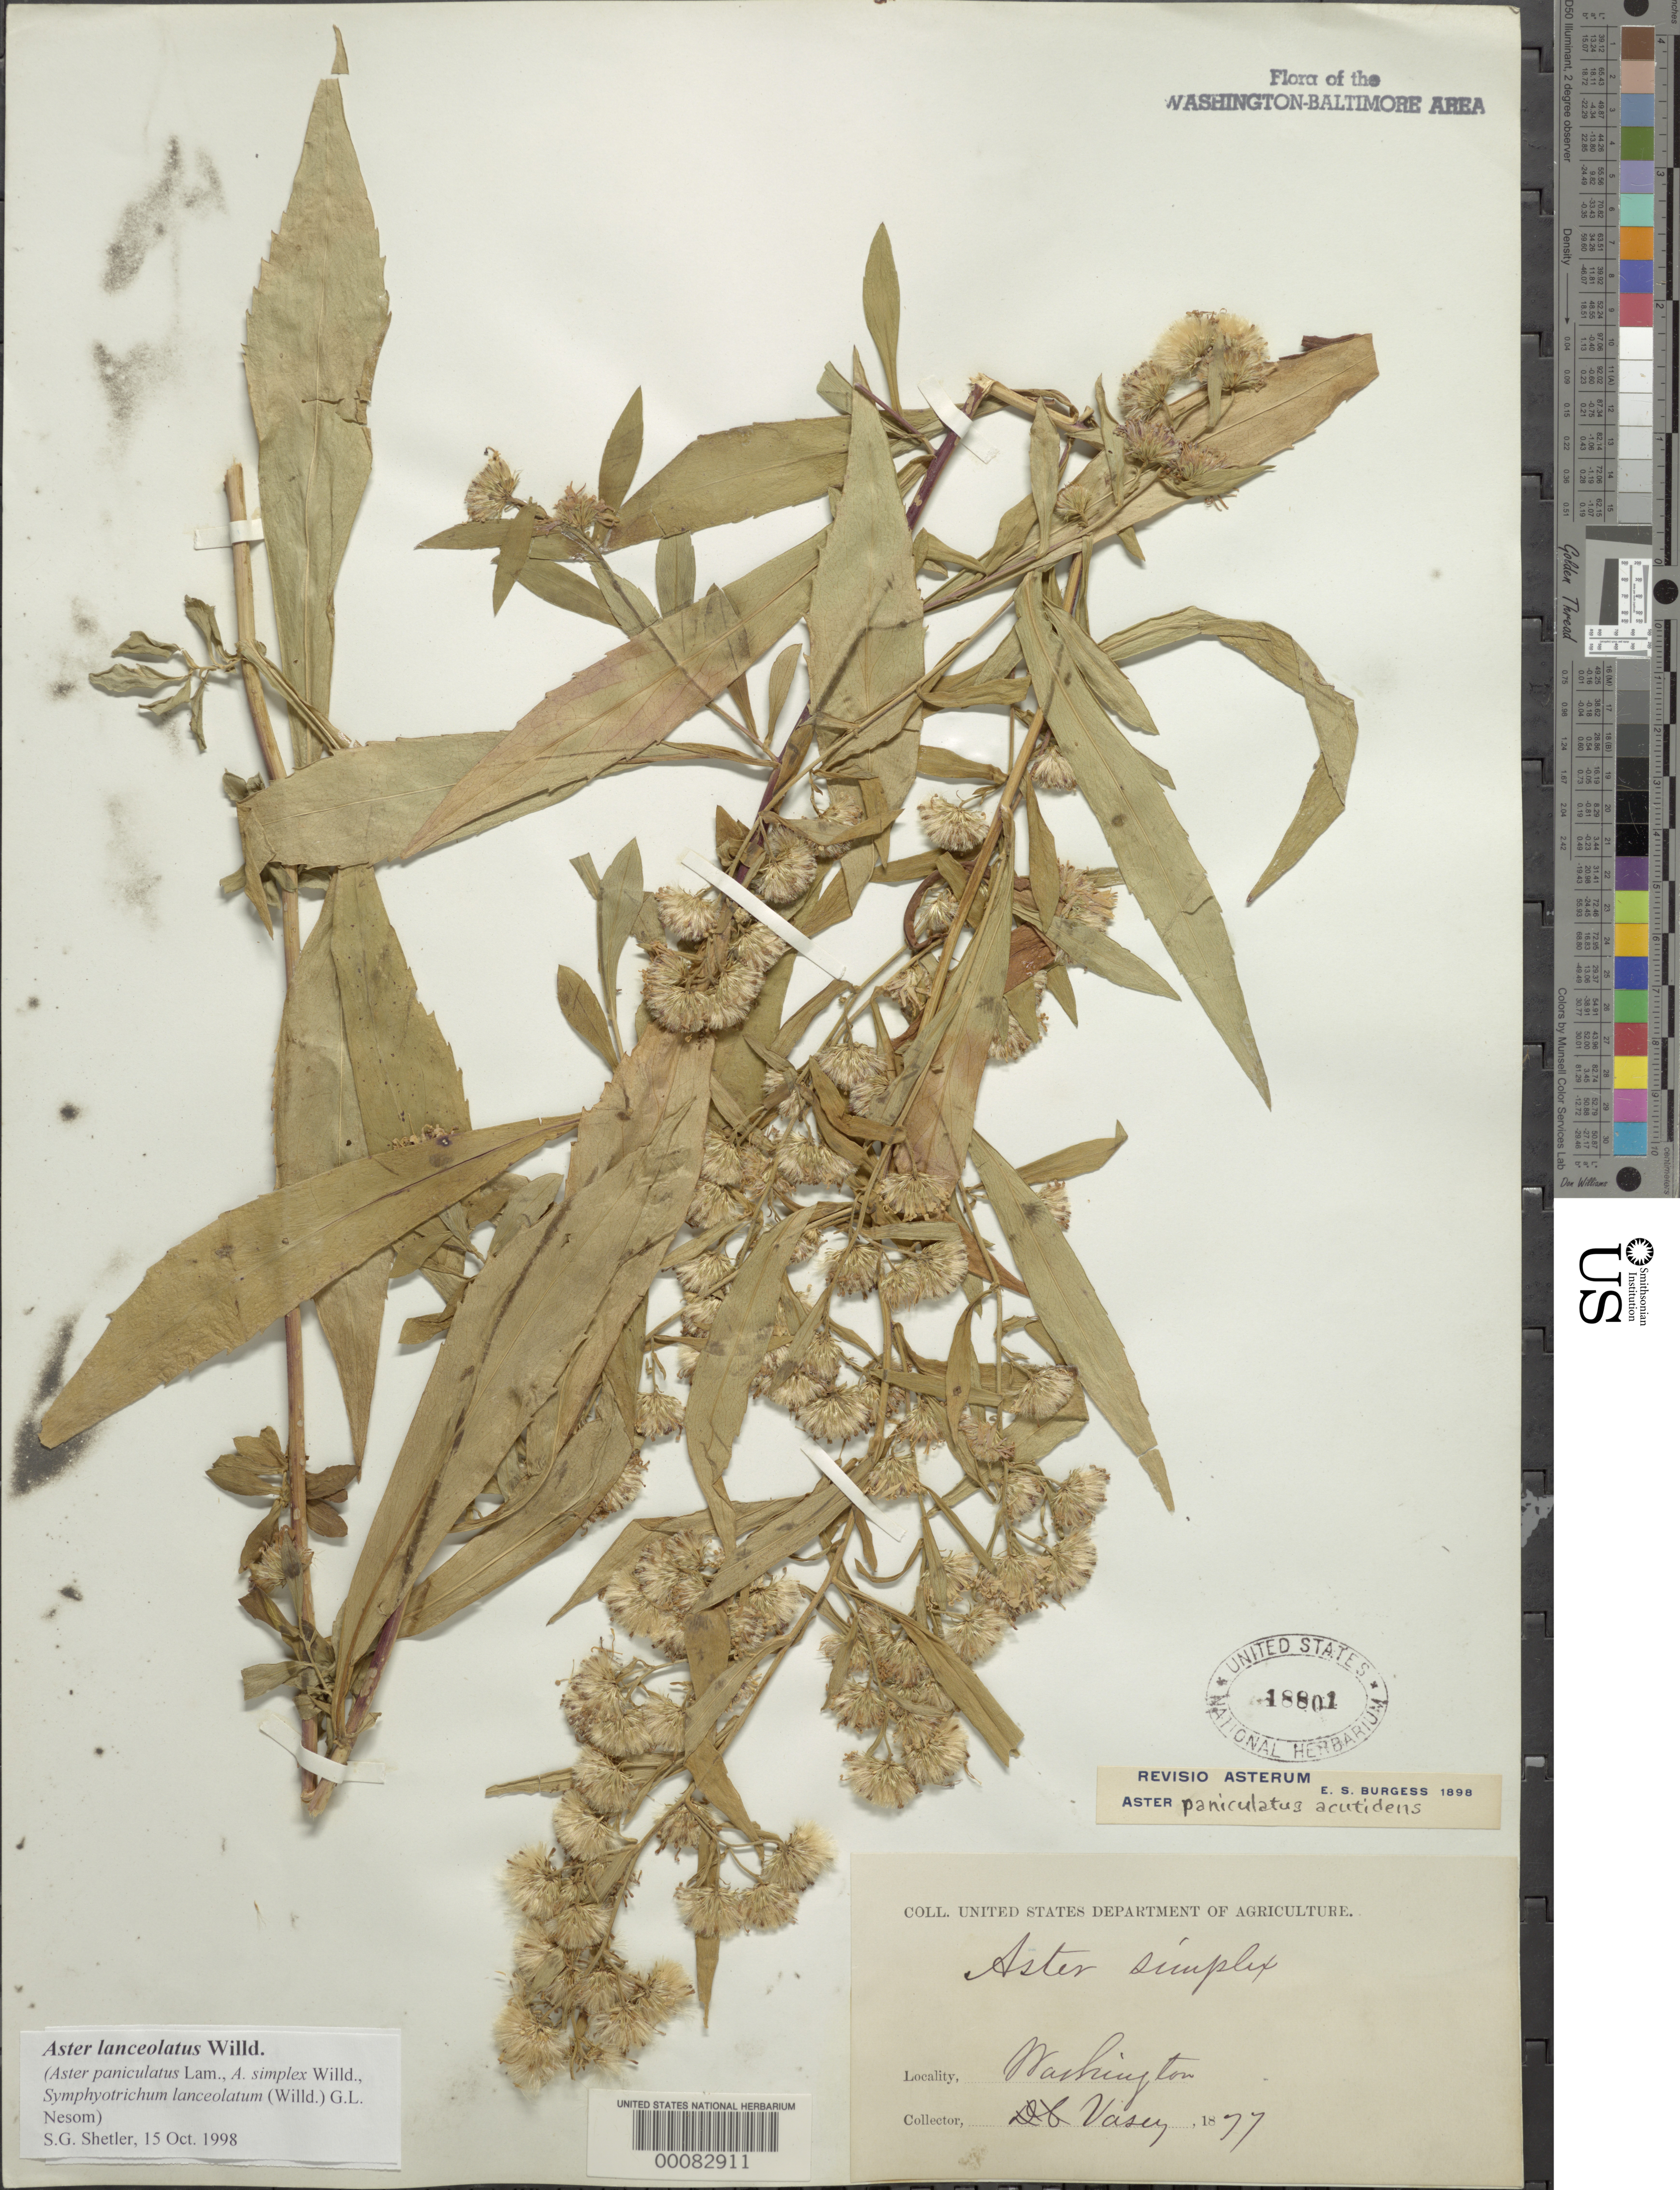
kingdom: Plantae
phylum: Tracheophyta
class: Magnoliopsida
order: Asterales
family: Asteraceae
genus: Symphyotrichum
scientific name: Symphyotrichum lanceolatum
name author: (Willd.) G.L. Nesom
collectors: G. Vasey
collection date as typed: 1877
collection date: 1877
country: United States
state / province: District of Columbia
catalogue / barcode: US 18801